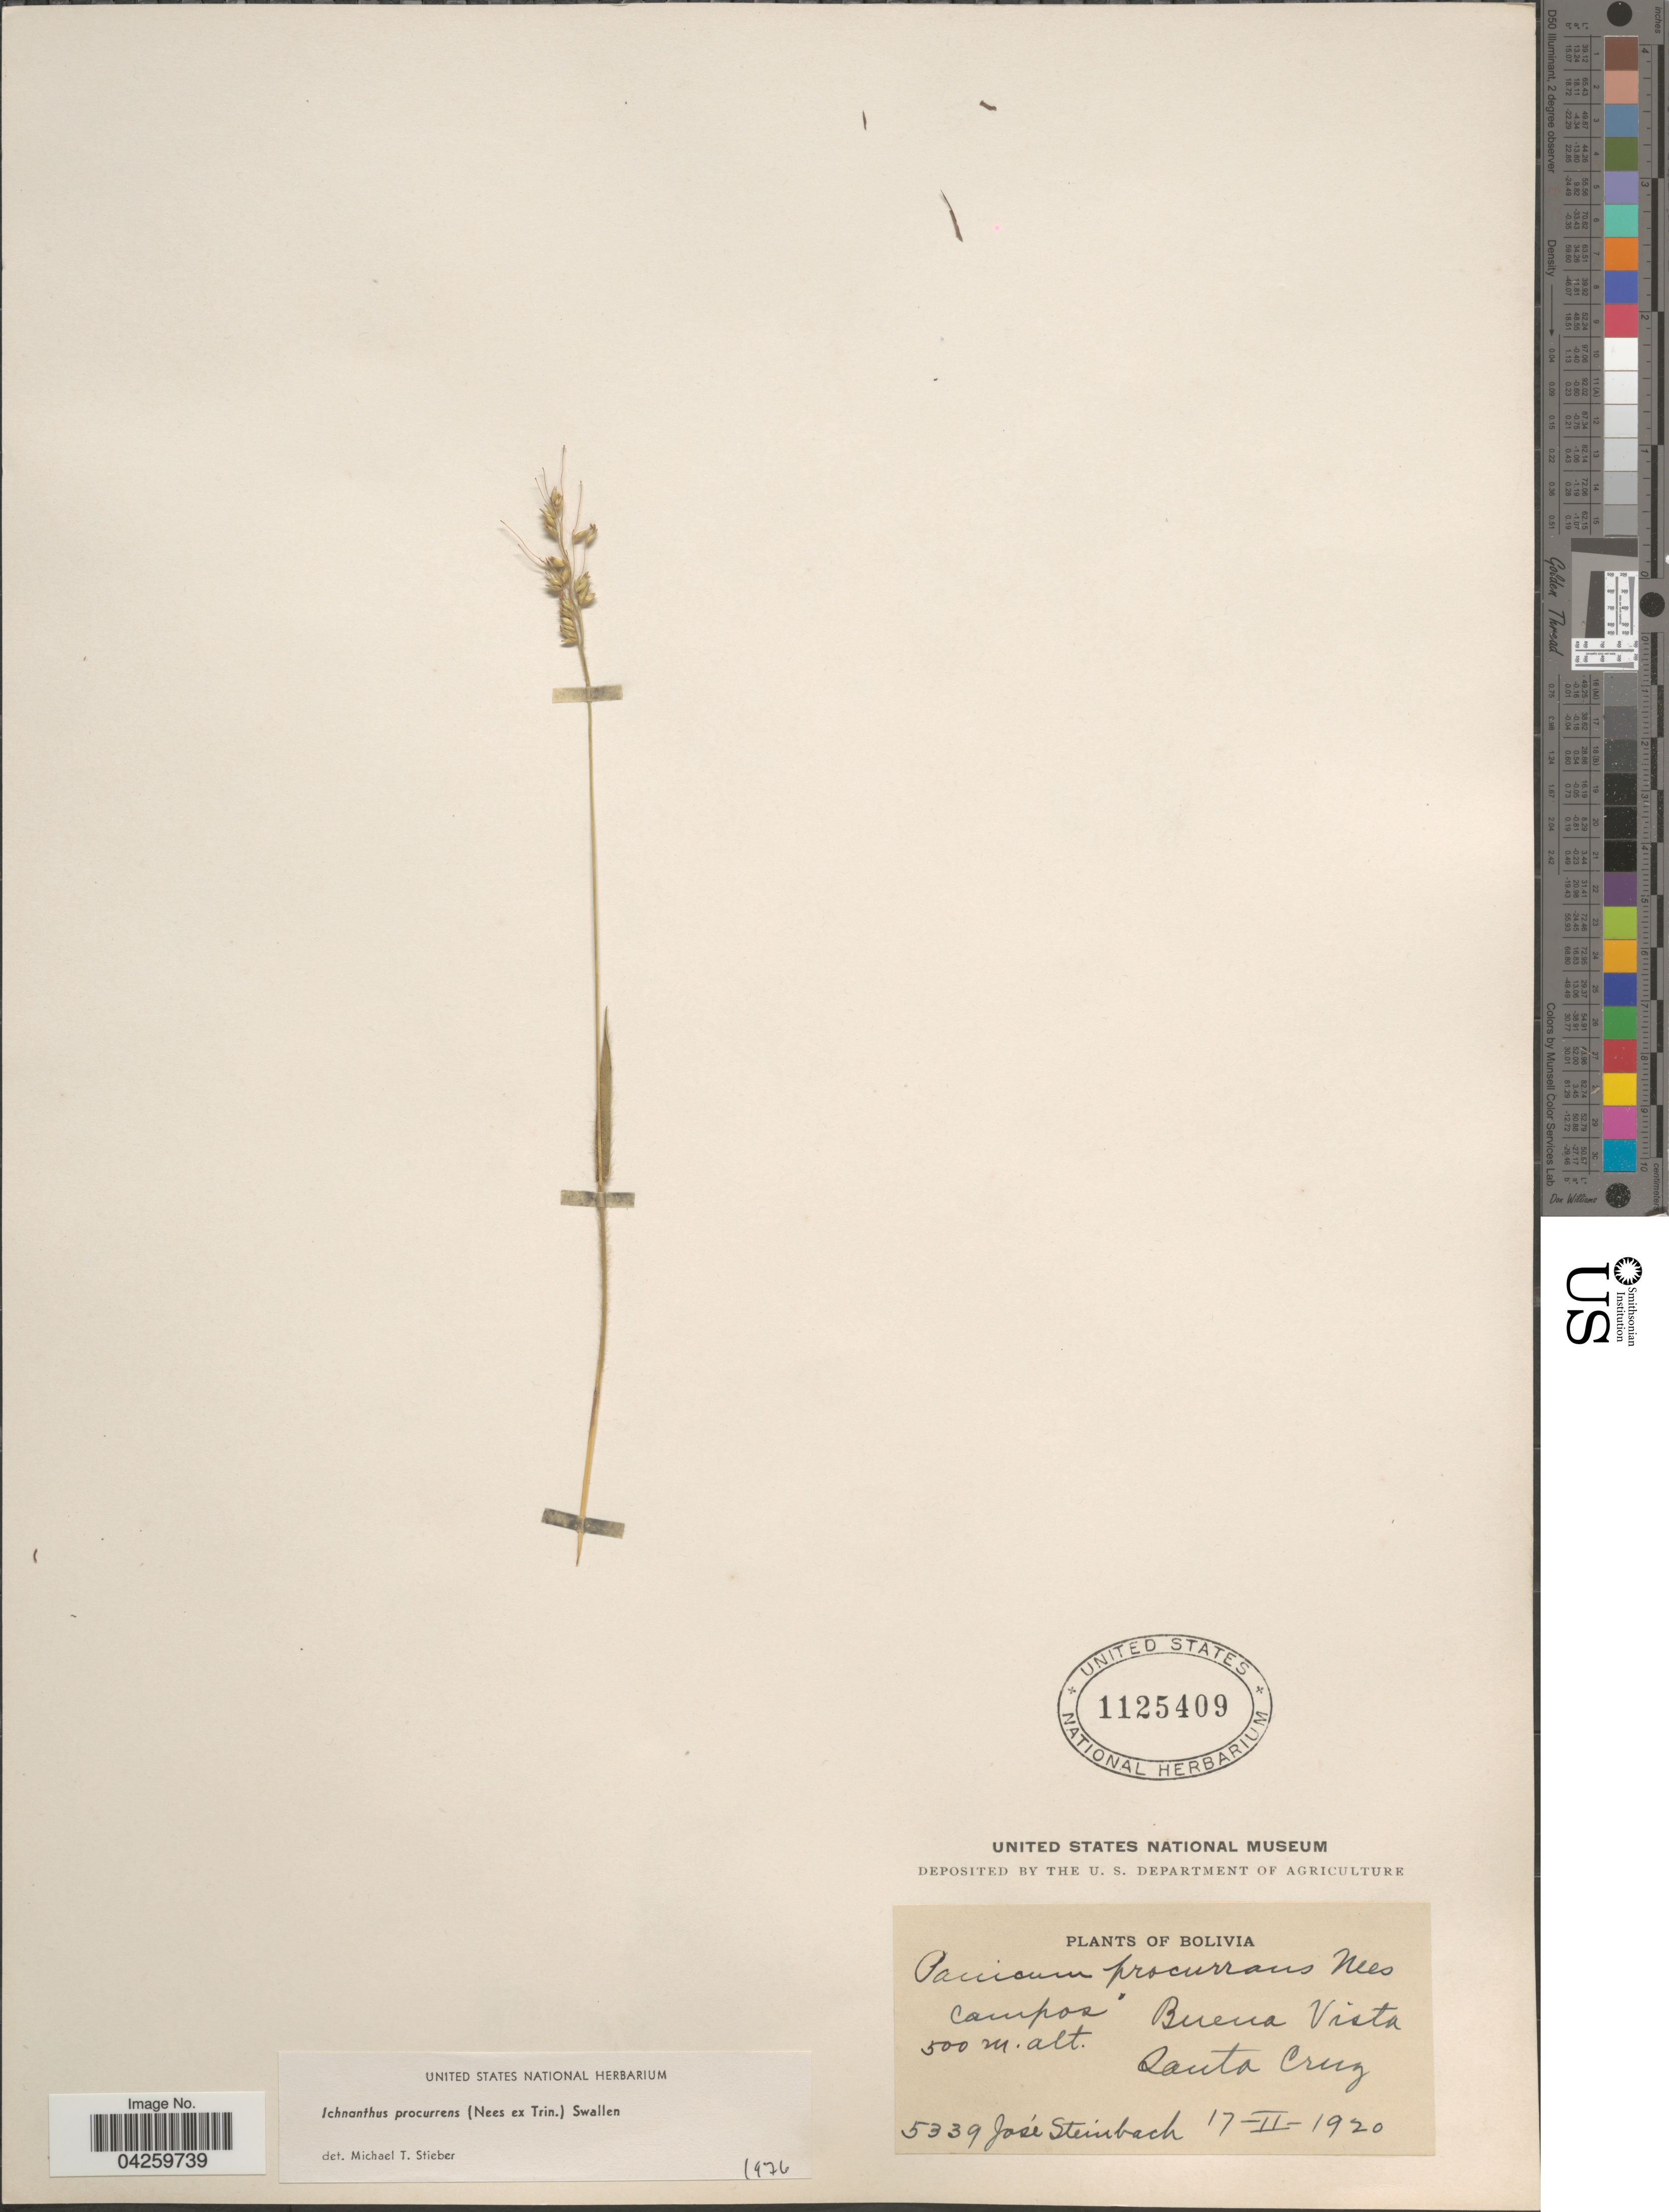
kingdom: Plantae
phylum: Tracheophyta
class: Liliopsida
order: Poales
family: Poaceae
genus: Ichnanthus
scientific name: Ichnanthus procurrens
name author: (Nees ex Trin.) Swallen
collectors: J. Steinbach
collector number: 5339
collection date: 1920-02-17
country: Bolivia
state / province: Santa Cruz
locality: Buena Vista.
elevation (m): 500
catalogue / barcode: US 1125409